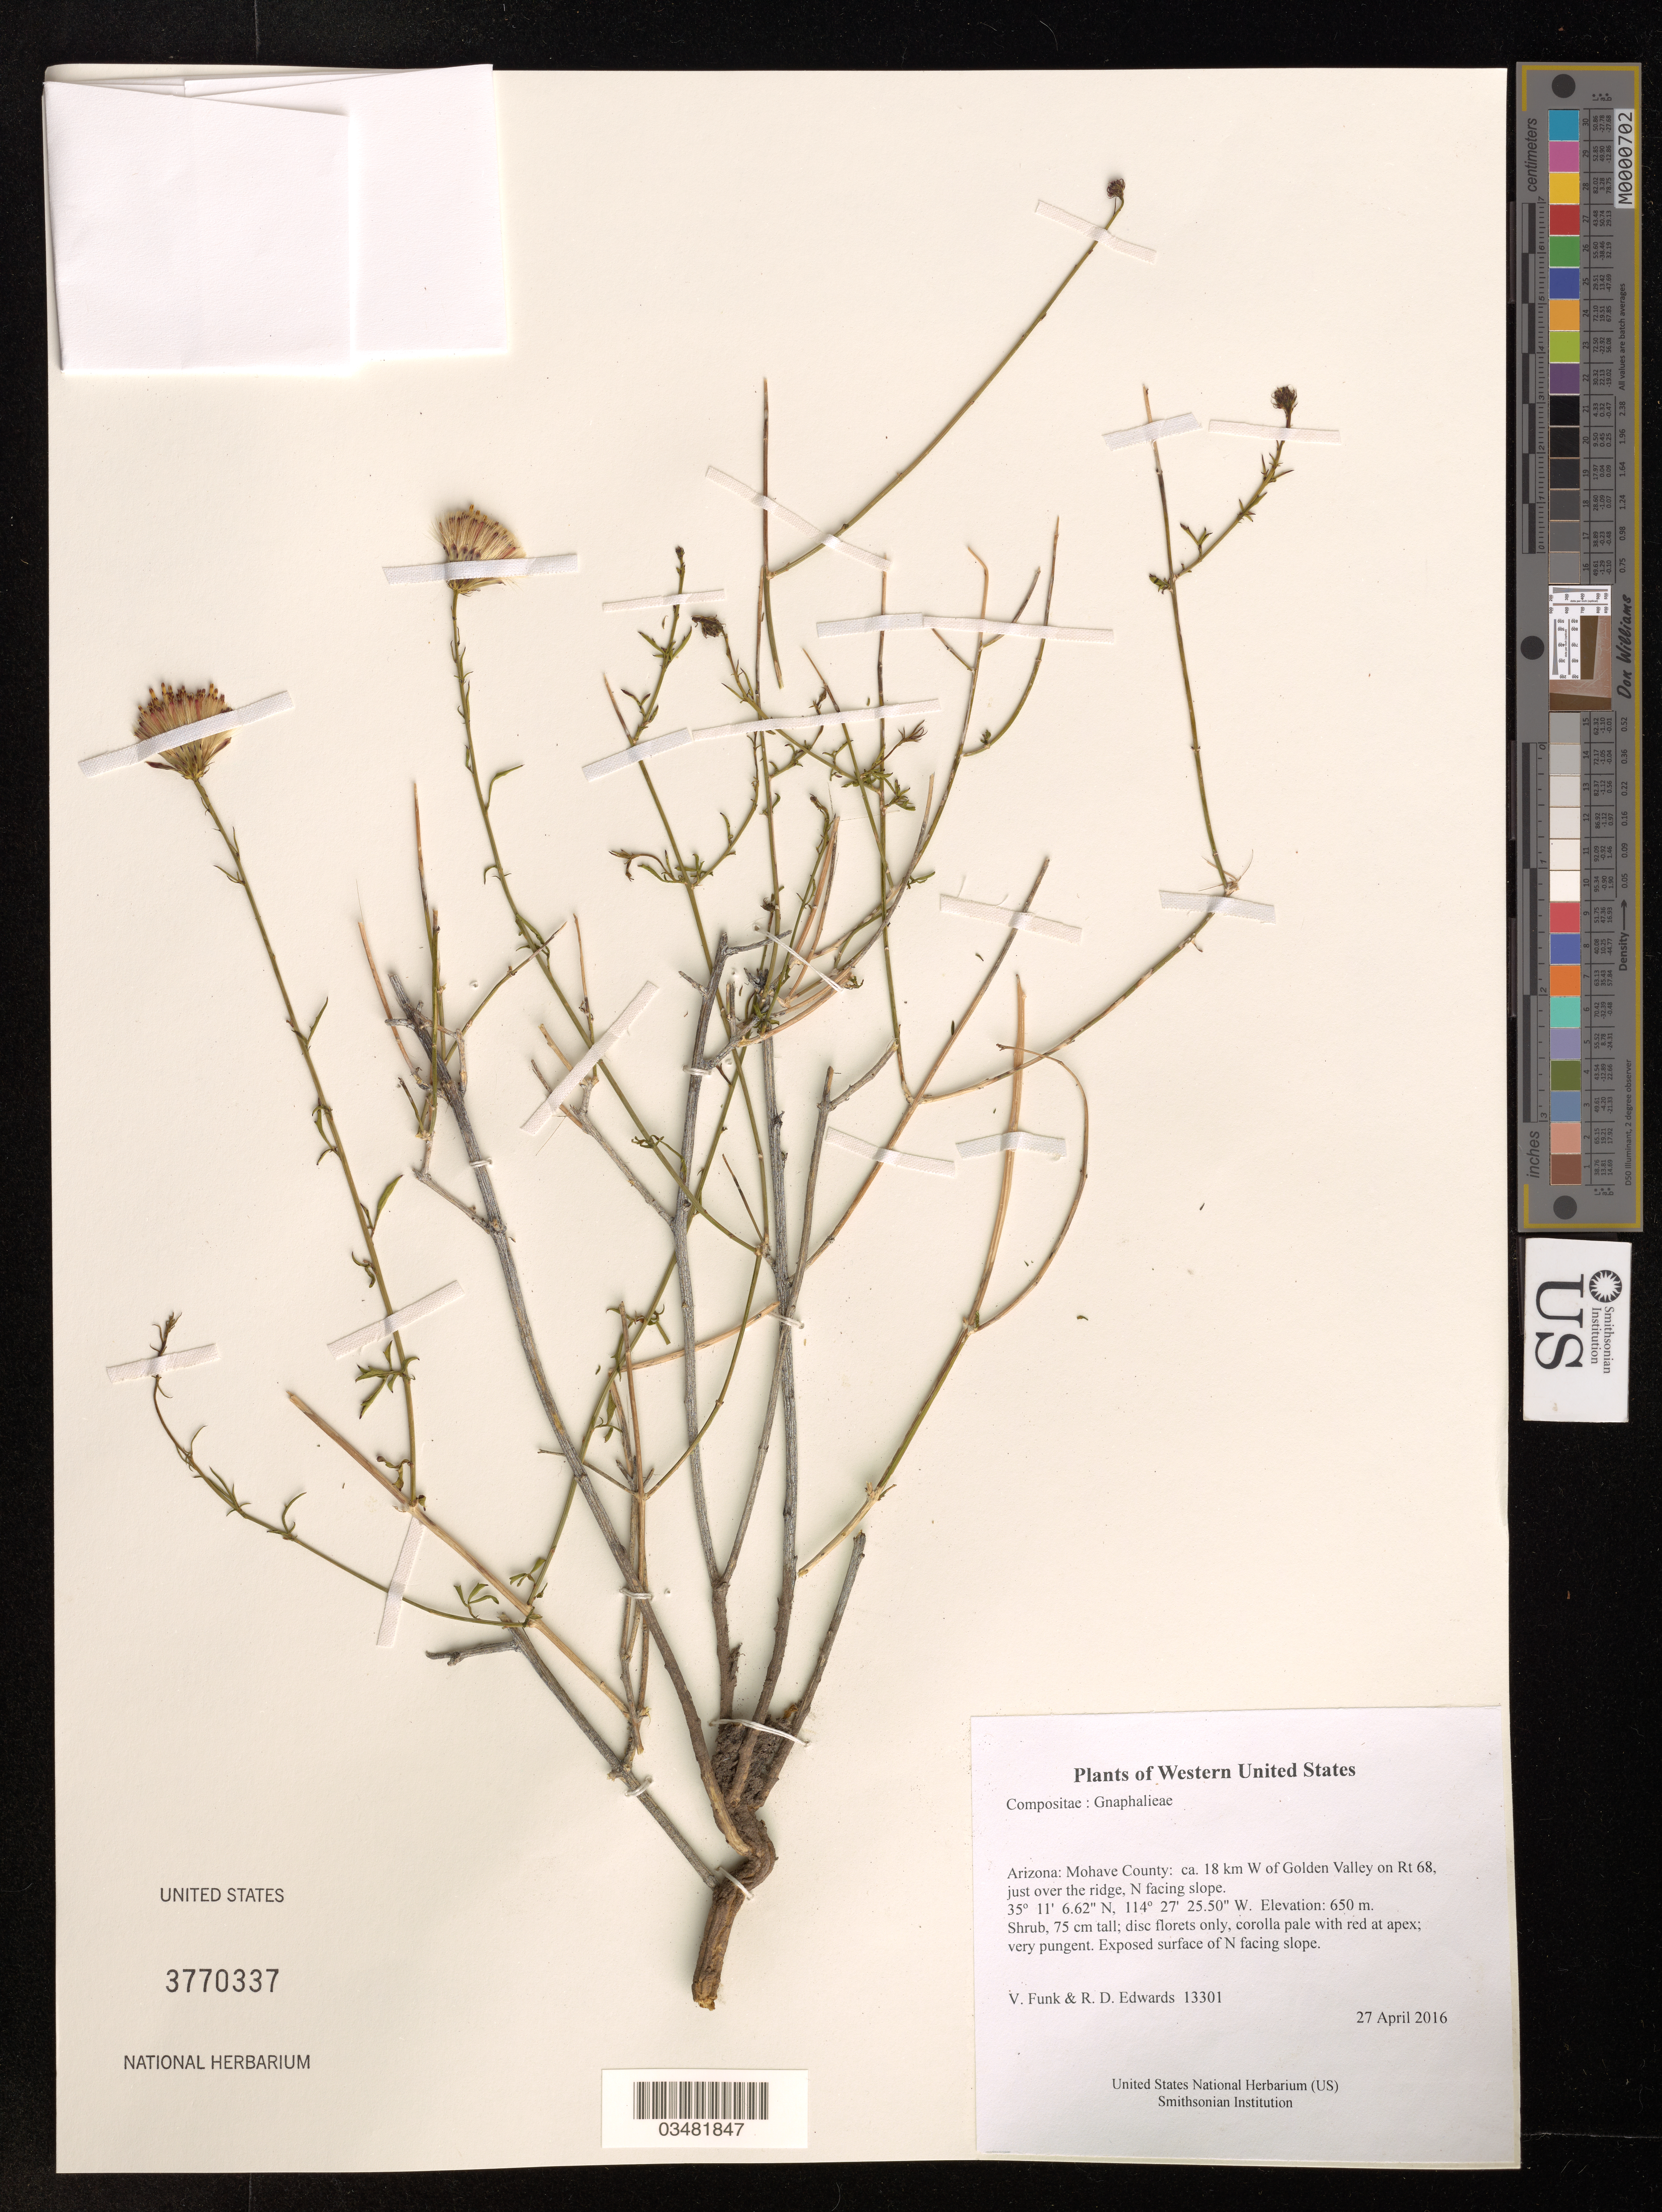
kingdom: Plantae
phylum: Tracheophyta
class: Magnoliopsida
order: Asterales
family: Asteraceae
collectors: R.D. Edwards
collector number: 13301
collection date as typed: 27 April 2016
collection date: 2016-04-27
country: United States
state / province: Arizona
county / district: Mohave County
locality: ca. 18 km W of Golden Valley on Rt 68, just over the ridge, N facing slope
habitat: Exposed surface of N facing slope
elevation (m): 650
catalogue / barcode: US 3770337